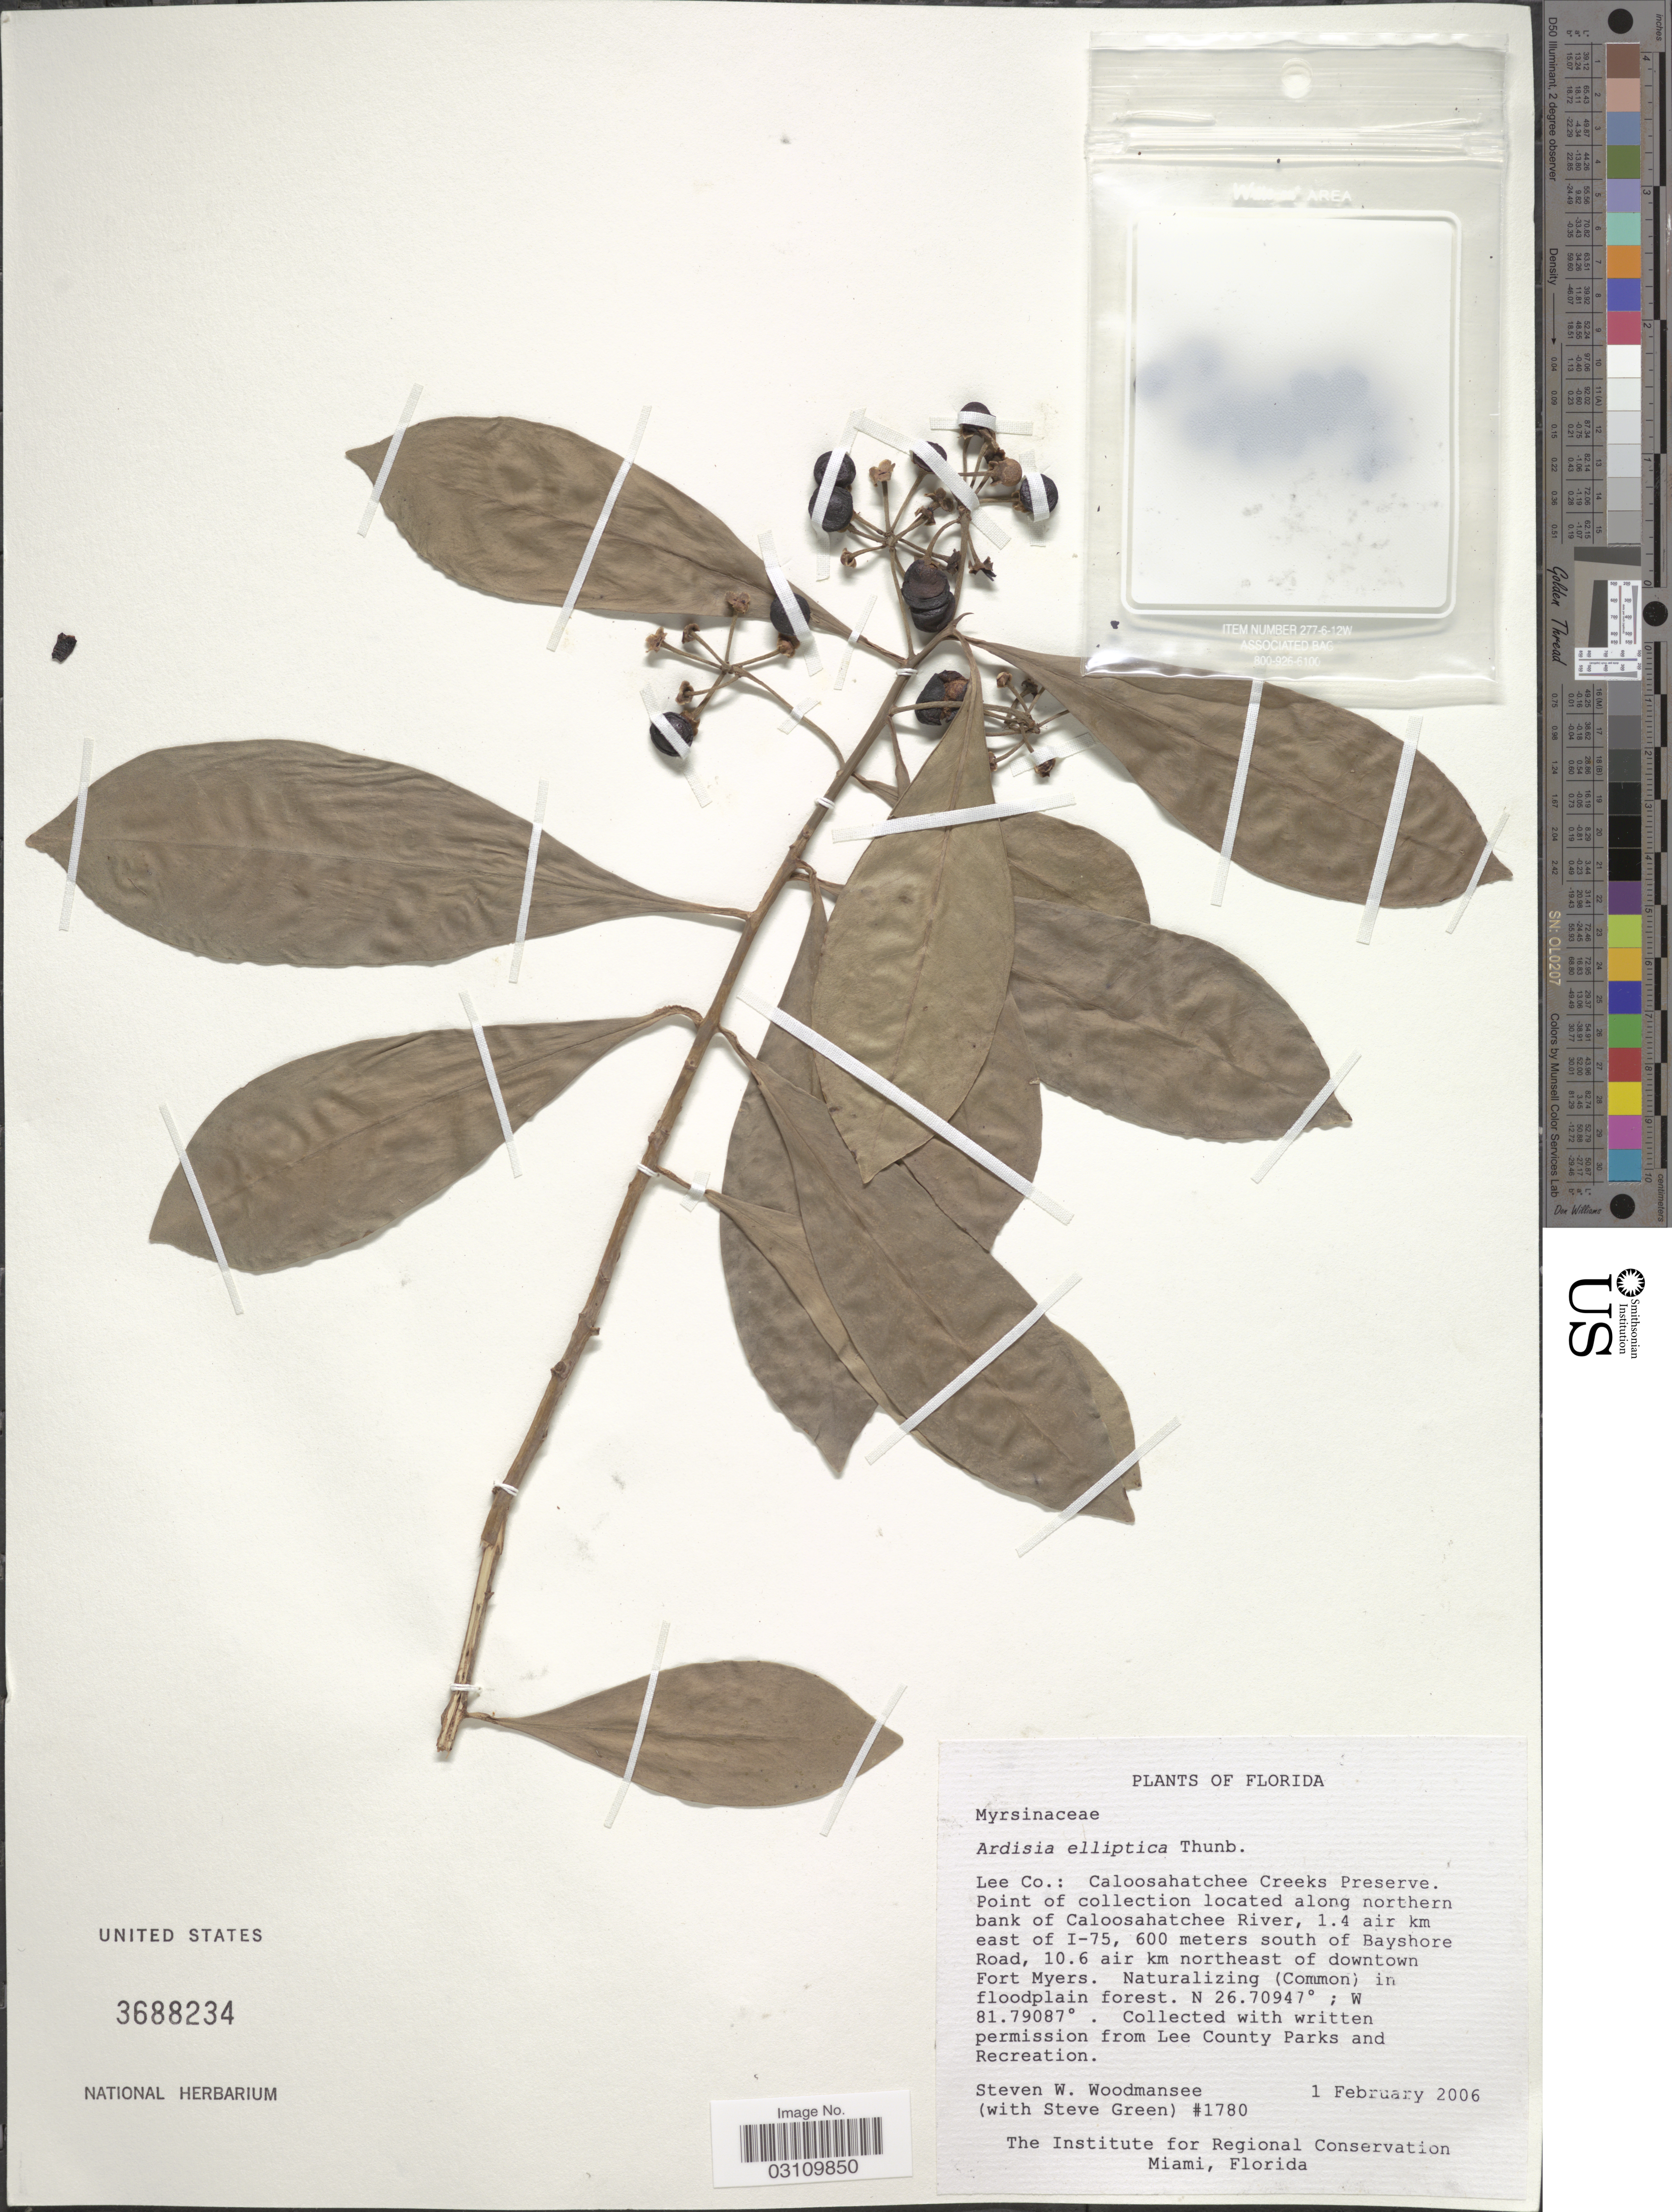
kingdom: Plantae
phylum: Tracheophyta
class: Magnoliopsida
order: Ericales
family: Primulaceae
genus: Ardisia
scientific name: Ardisia elliptica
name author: Thunb.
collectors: S. Woodmansee & S. Green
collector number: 1780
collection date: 2006-02-01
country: United States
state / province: Florida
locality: Lee Co.: Caloosahatchee Creeks Preserve. Point of collection located along northern bank of Caloosahatchee River, 1.4 air km east of I-75, 600 meters south of Bayshore Road, 10.6 air km northeast of downtown Fort Myers.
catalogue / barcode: US 3688234